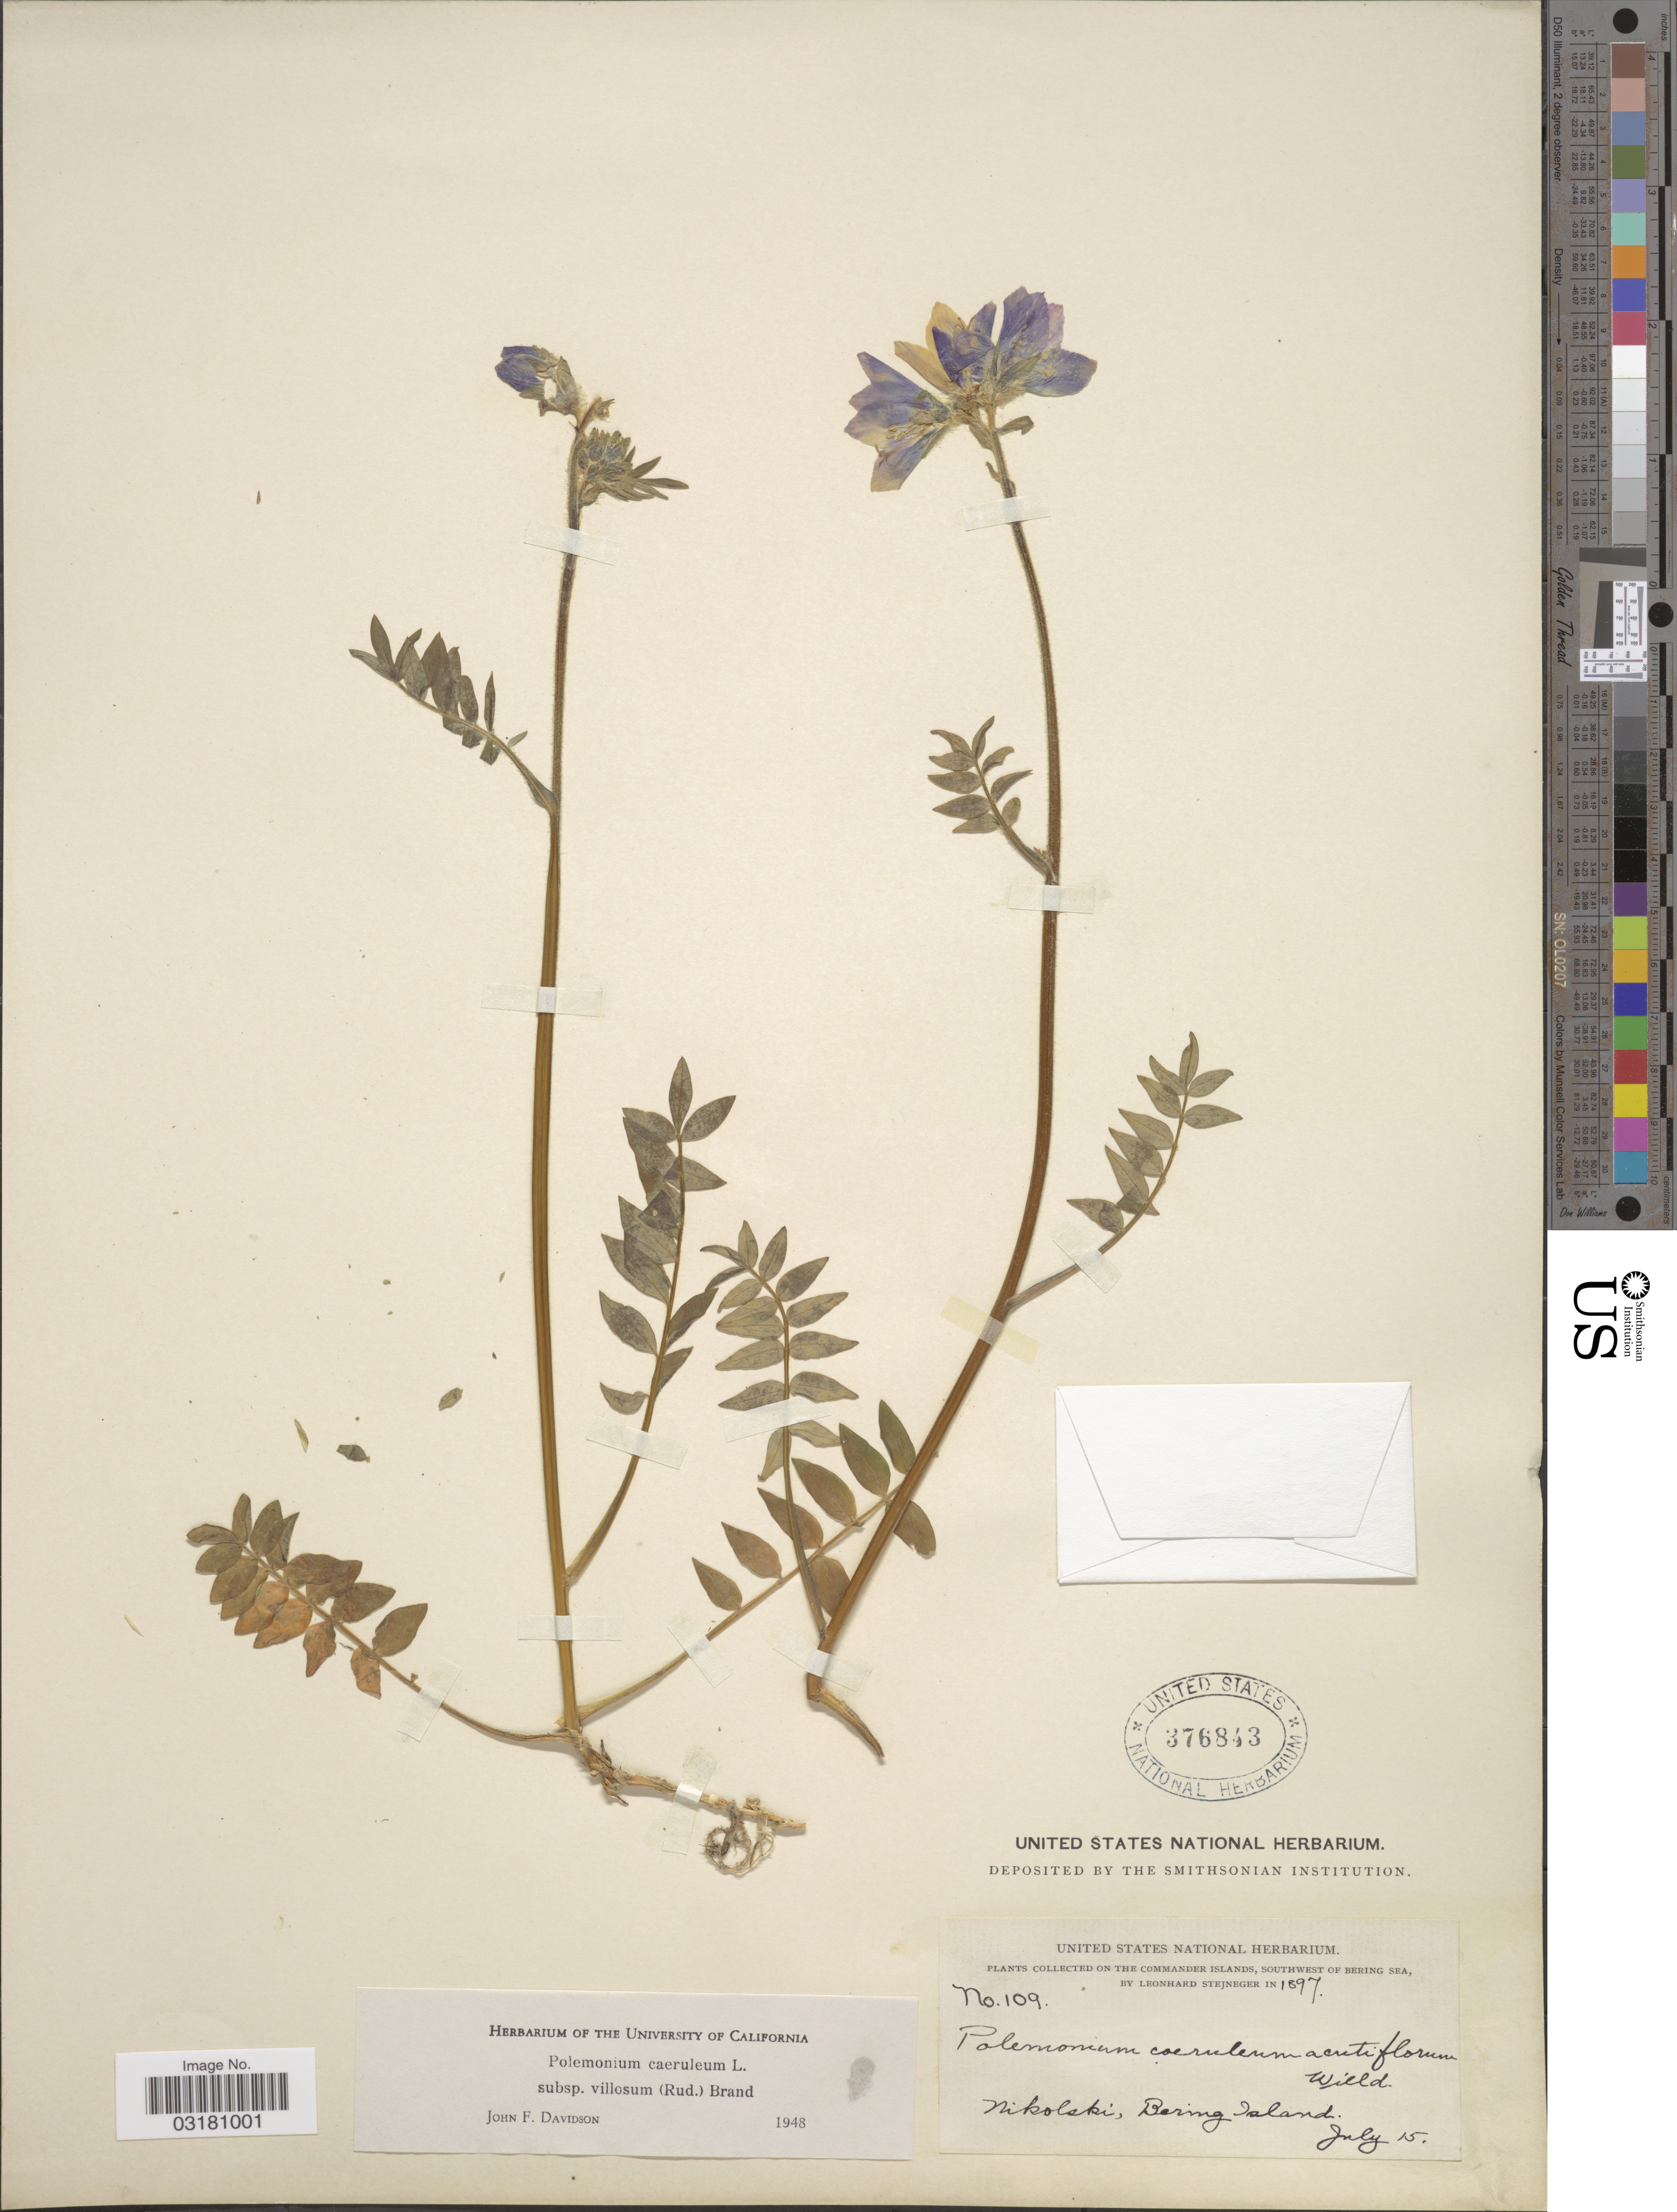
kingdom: Plantae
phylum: Tracheophyta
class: Magnoliopsida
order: Ericales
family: Polemoniaceae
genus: Polemonium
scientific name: Polemonium caeruleum var. villosum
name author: (Rudolph ex Georgi) Brand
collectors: L. Stejneger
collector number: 109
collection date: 1897-07-15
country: Russian Federation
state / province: Kamchatka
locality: On the Commander Islands, southwest of Bering Sea. Nikolski, Bering Sea.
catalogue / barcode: US 376843